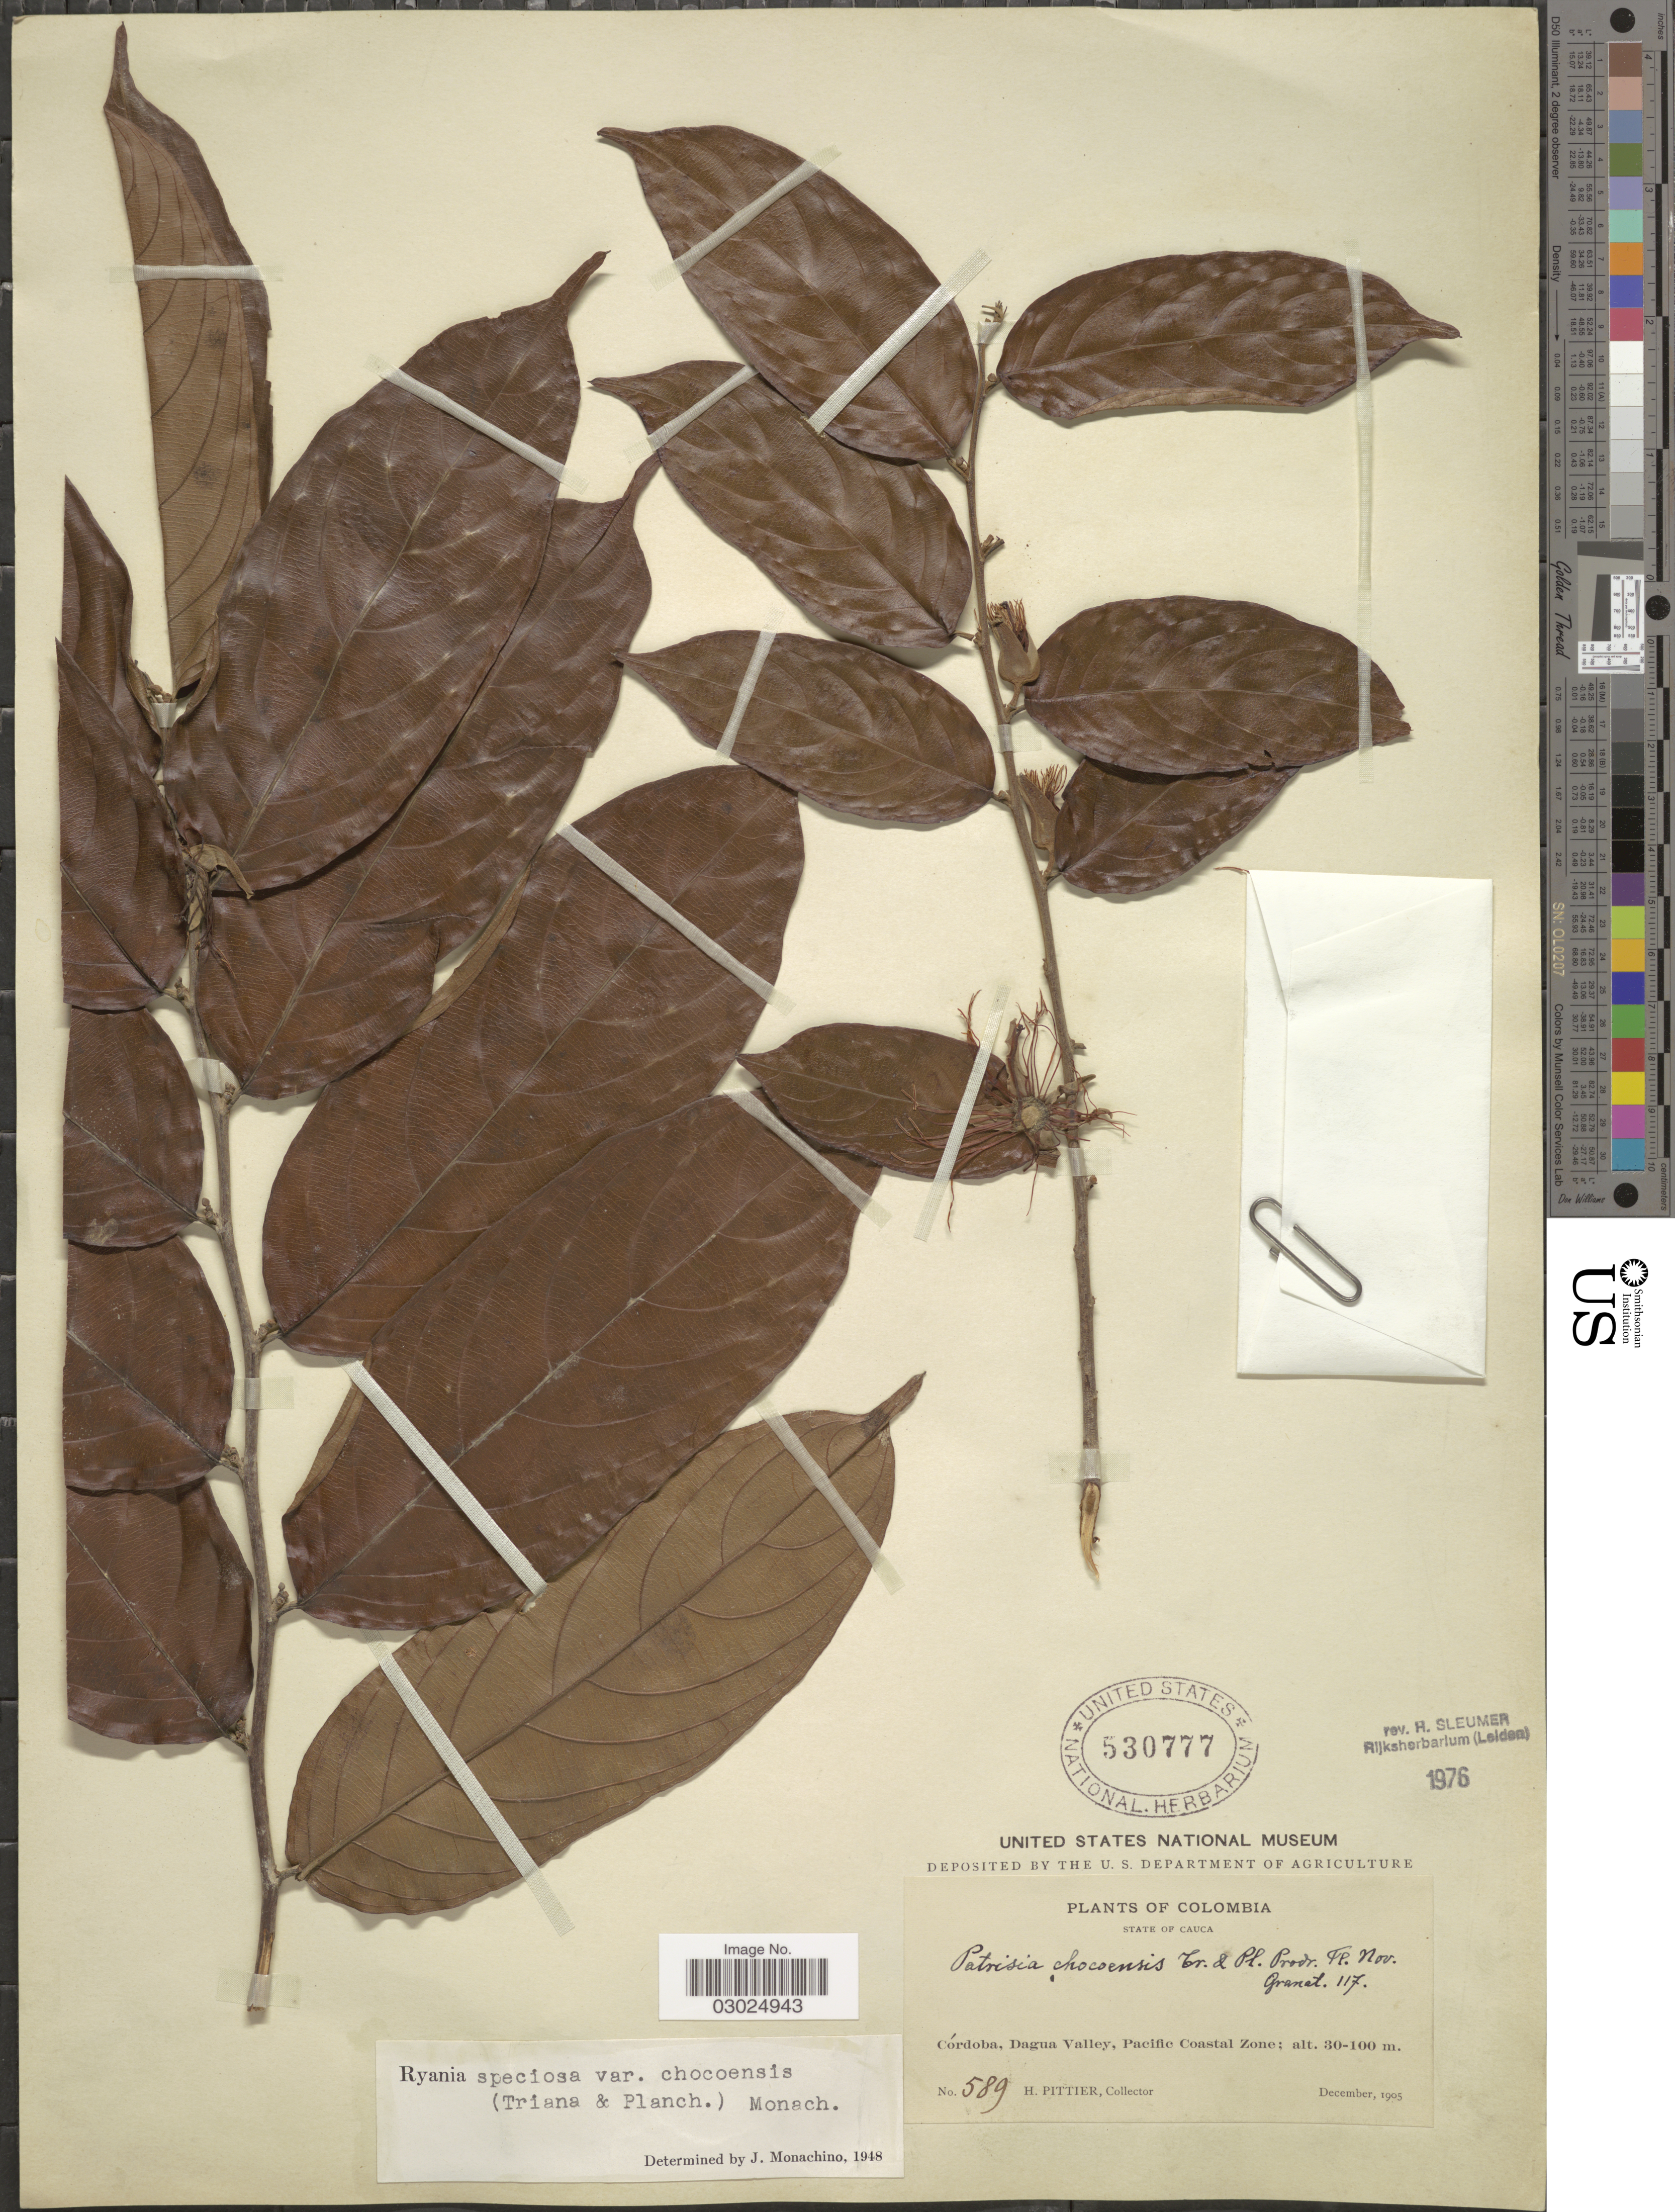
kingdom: Plantae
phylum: Tracheophyta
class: Magnoliopsida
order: Malpighiales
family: Salicaceae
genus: Ryania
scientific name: Ryania speciosa var. chocoensis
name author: (Triana & Planch.) Monach.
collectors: H. F. Pittier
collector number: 589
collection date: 1905-12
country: Colombia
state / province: Cauca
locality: State of Cauca. Córdoba, Dagua Valley, Pacific Coastal Zone.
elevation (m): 30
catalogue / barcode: US 530777